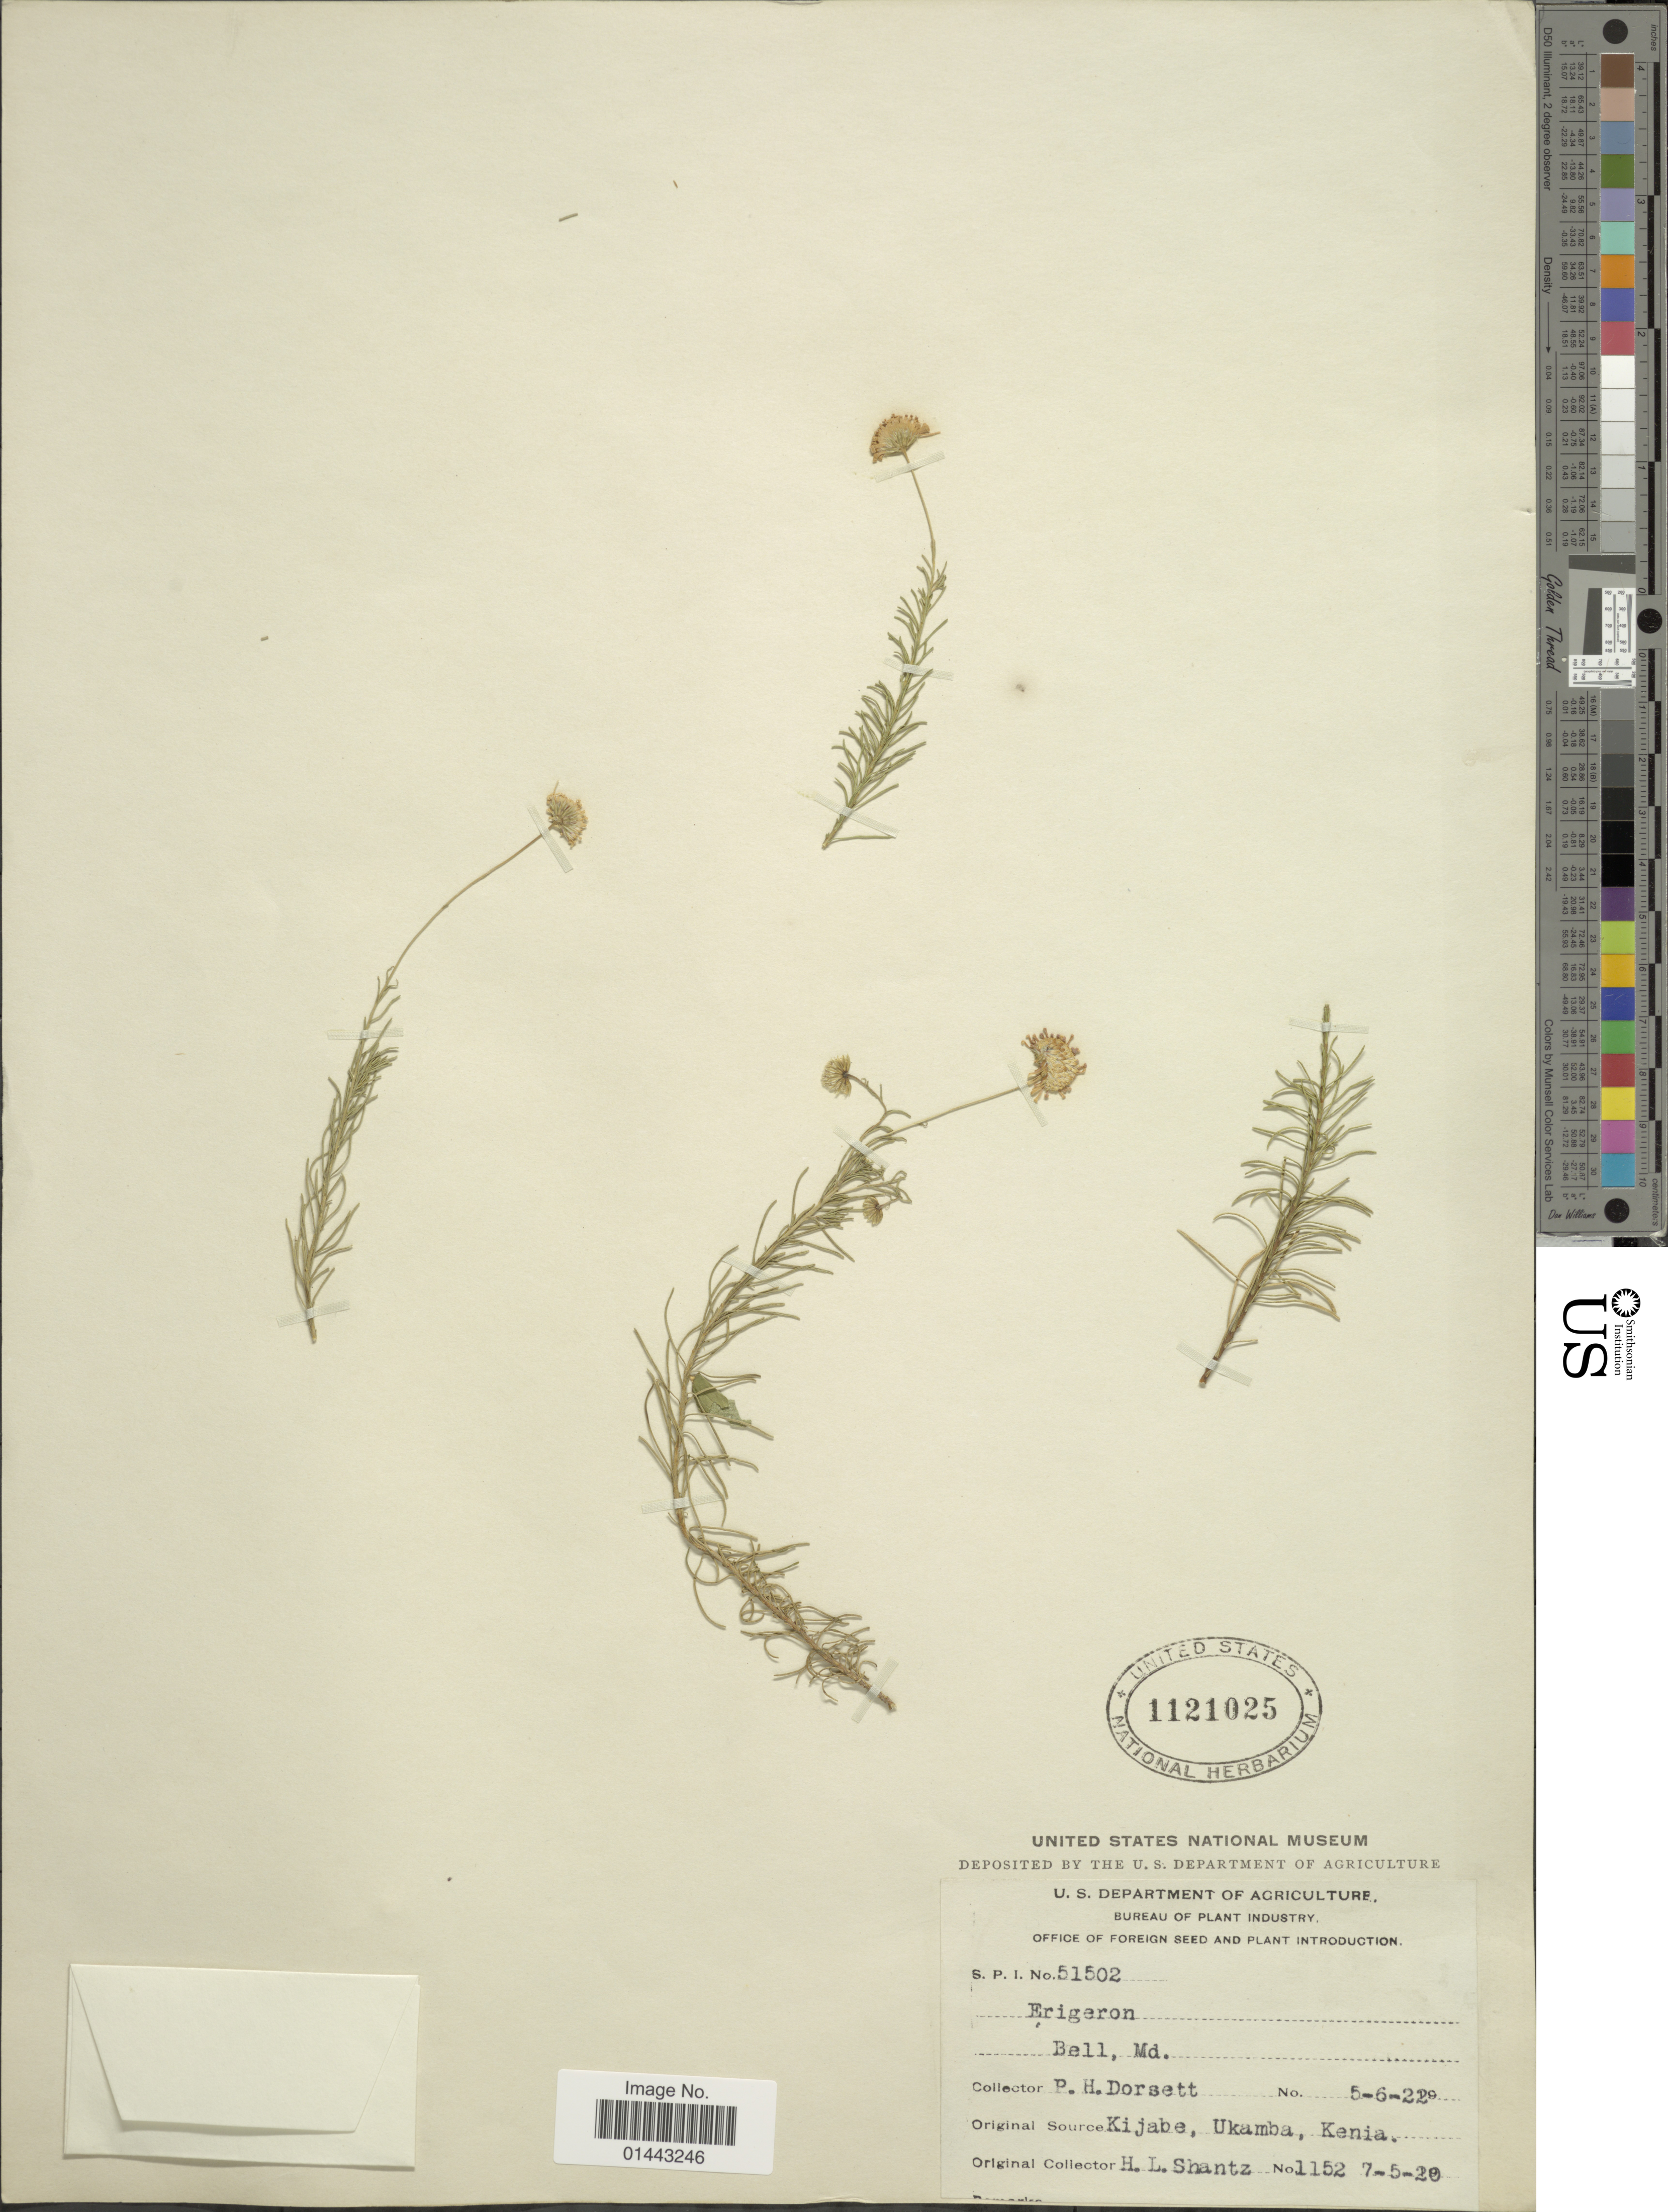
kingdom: Plantae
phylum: Tracheophyta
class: Magnoliopsida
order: Asterales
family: Asteraceae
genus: Erigeron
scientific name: Erigeron sp.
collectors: H. Shantz & P. H. Dorsett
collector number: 1152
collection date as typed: Transcribed d/m/y: 7/5/20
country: Kenya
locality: Bell, Md., Kijabe, Ukamba.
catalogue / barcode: US 1121025